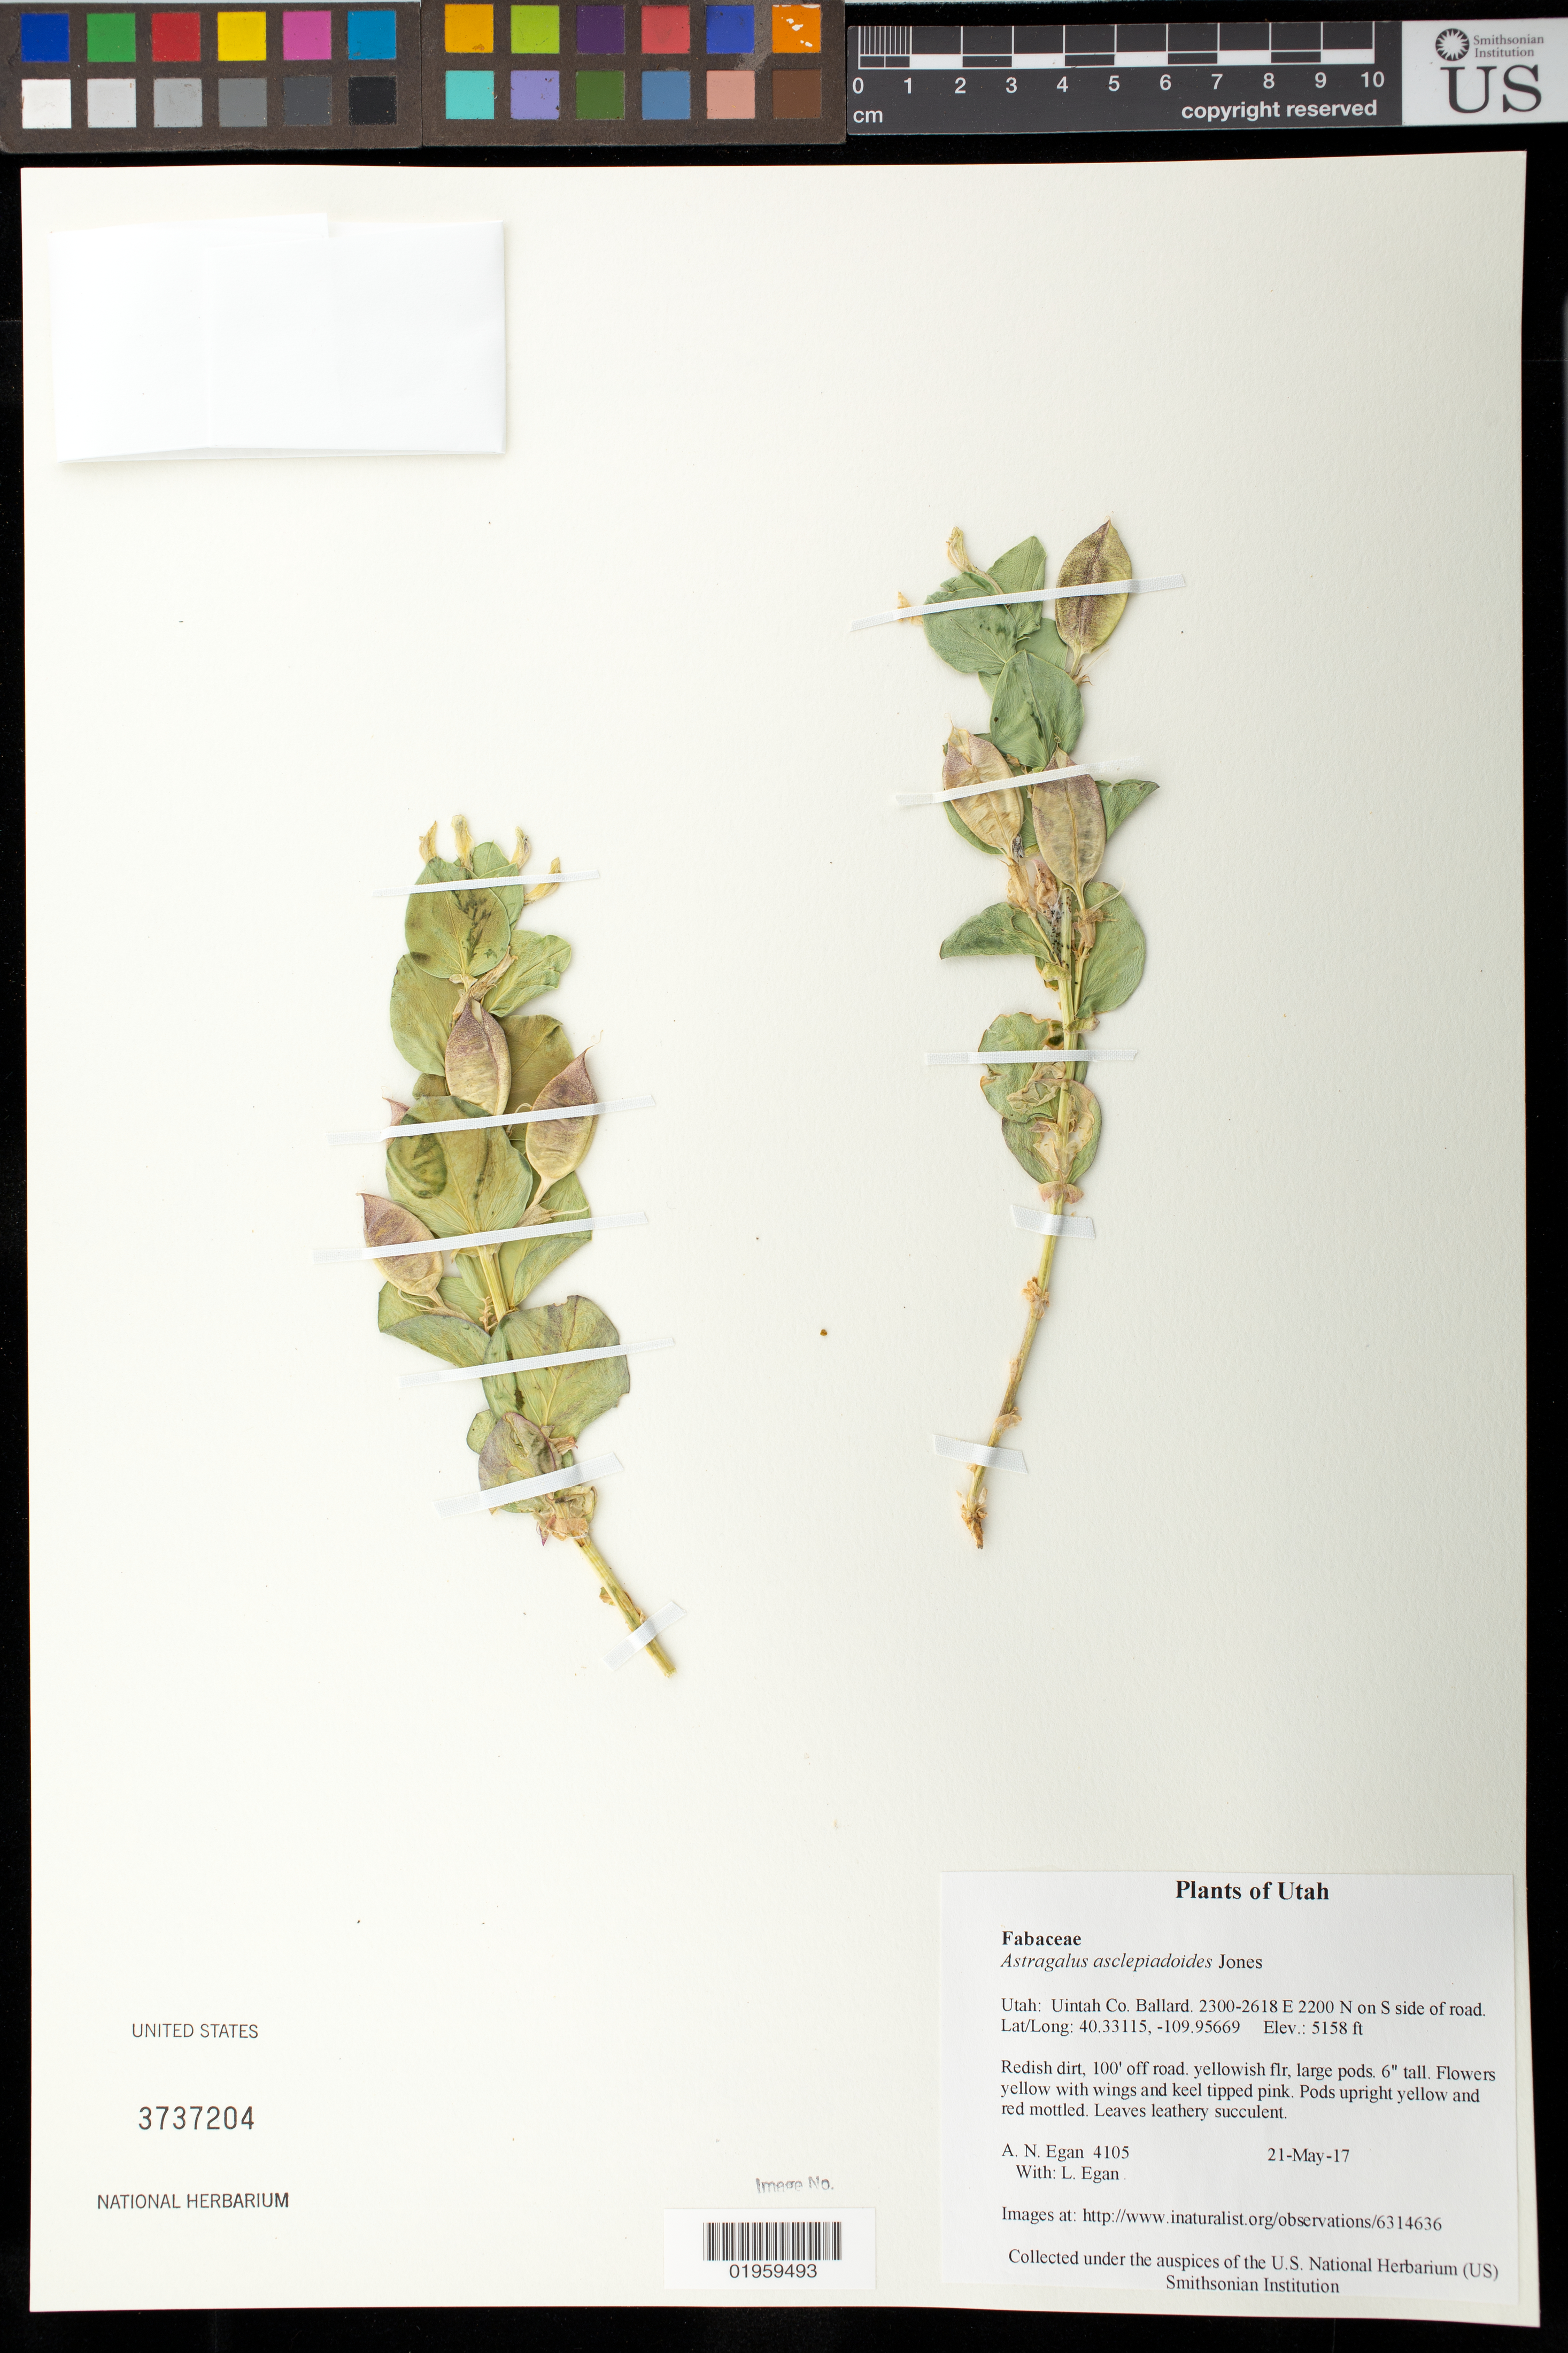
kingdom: Plantae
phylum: Tracheophyta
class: Magnoliopsida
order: Fabales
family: Fabaceae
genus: Astragalus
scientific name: Astragalus asclepiadoides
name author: M.E. Jones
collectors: A. N. Egan & L. Egan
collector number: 4105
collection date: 2017-05-21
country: United States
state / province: Utah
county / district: Uintah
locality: Ballard. 2300-2618 E 2200 N on S side of road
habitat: Redish dirt, 100' off road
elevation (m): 1572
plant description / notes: http://www.inaturalist.org/observations/6314636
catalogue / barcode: US 3737204